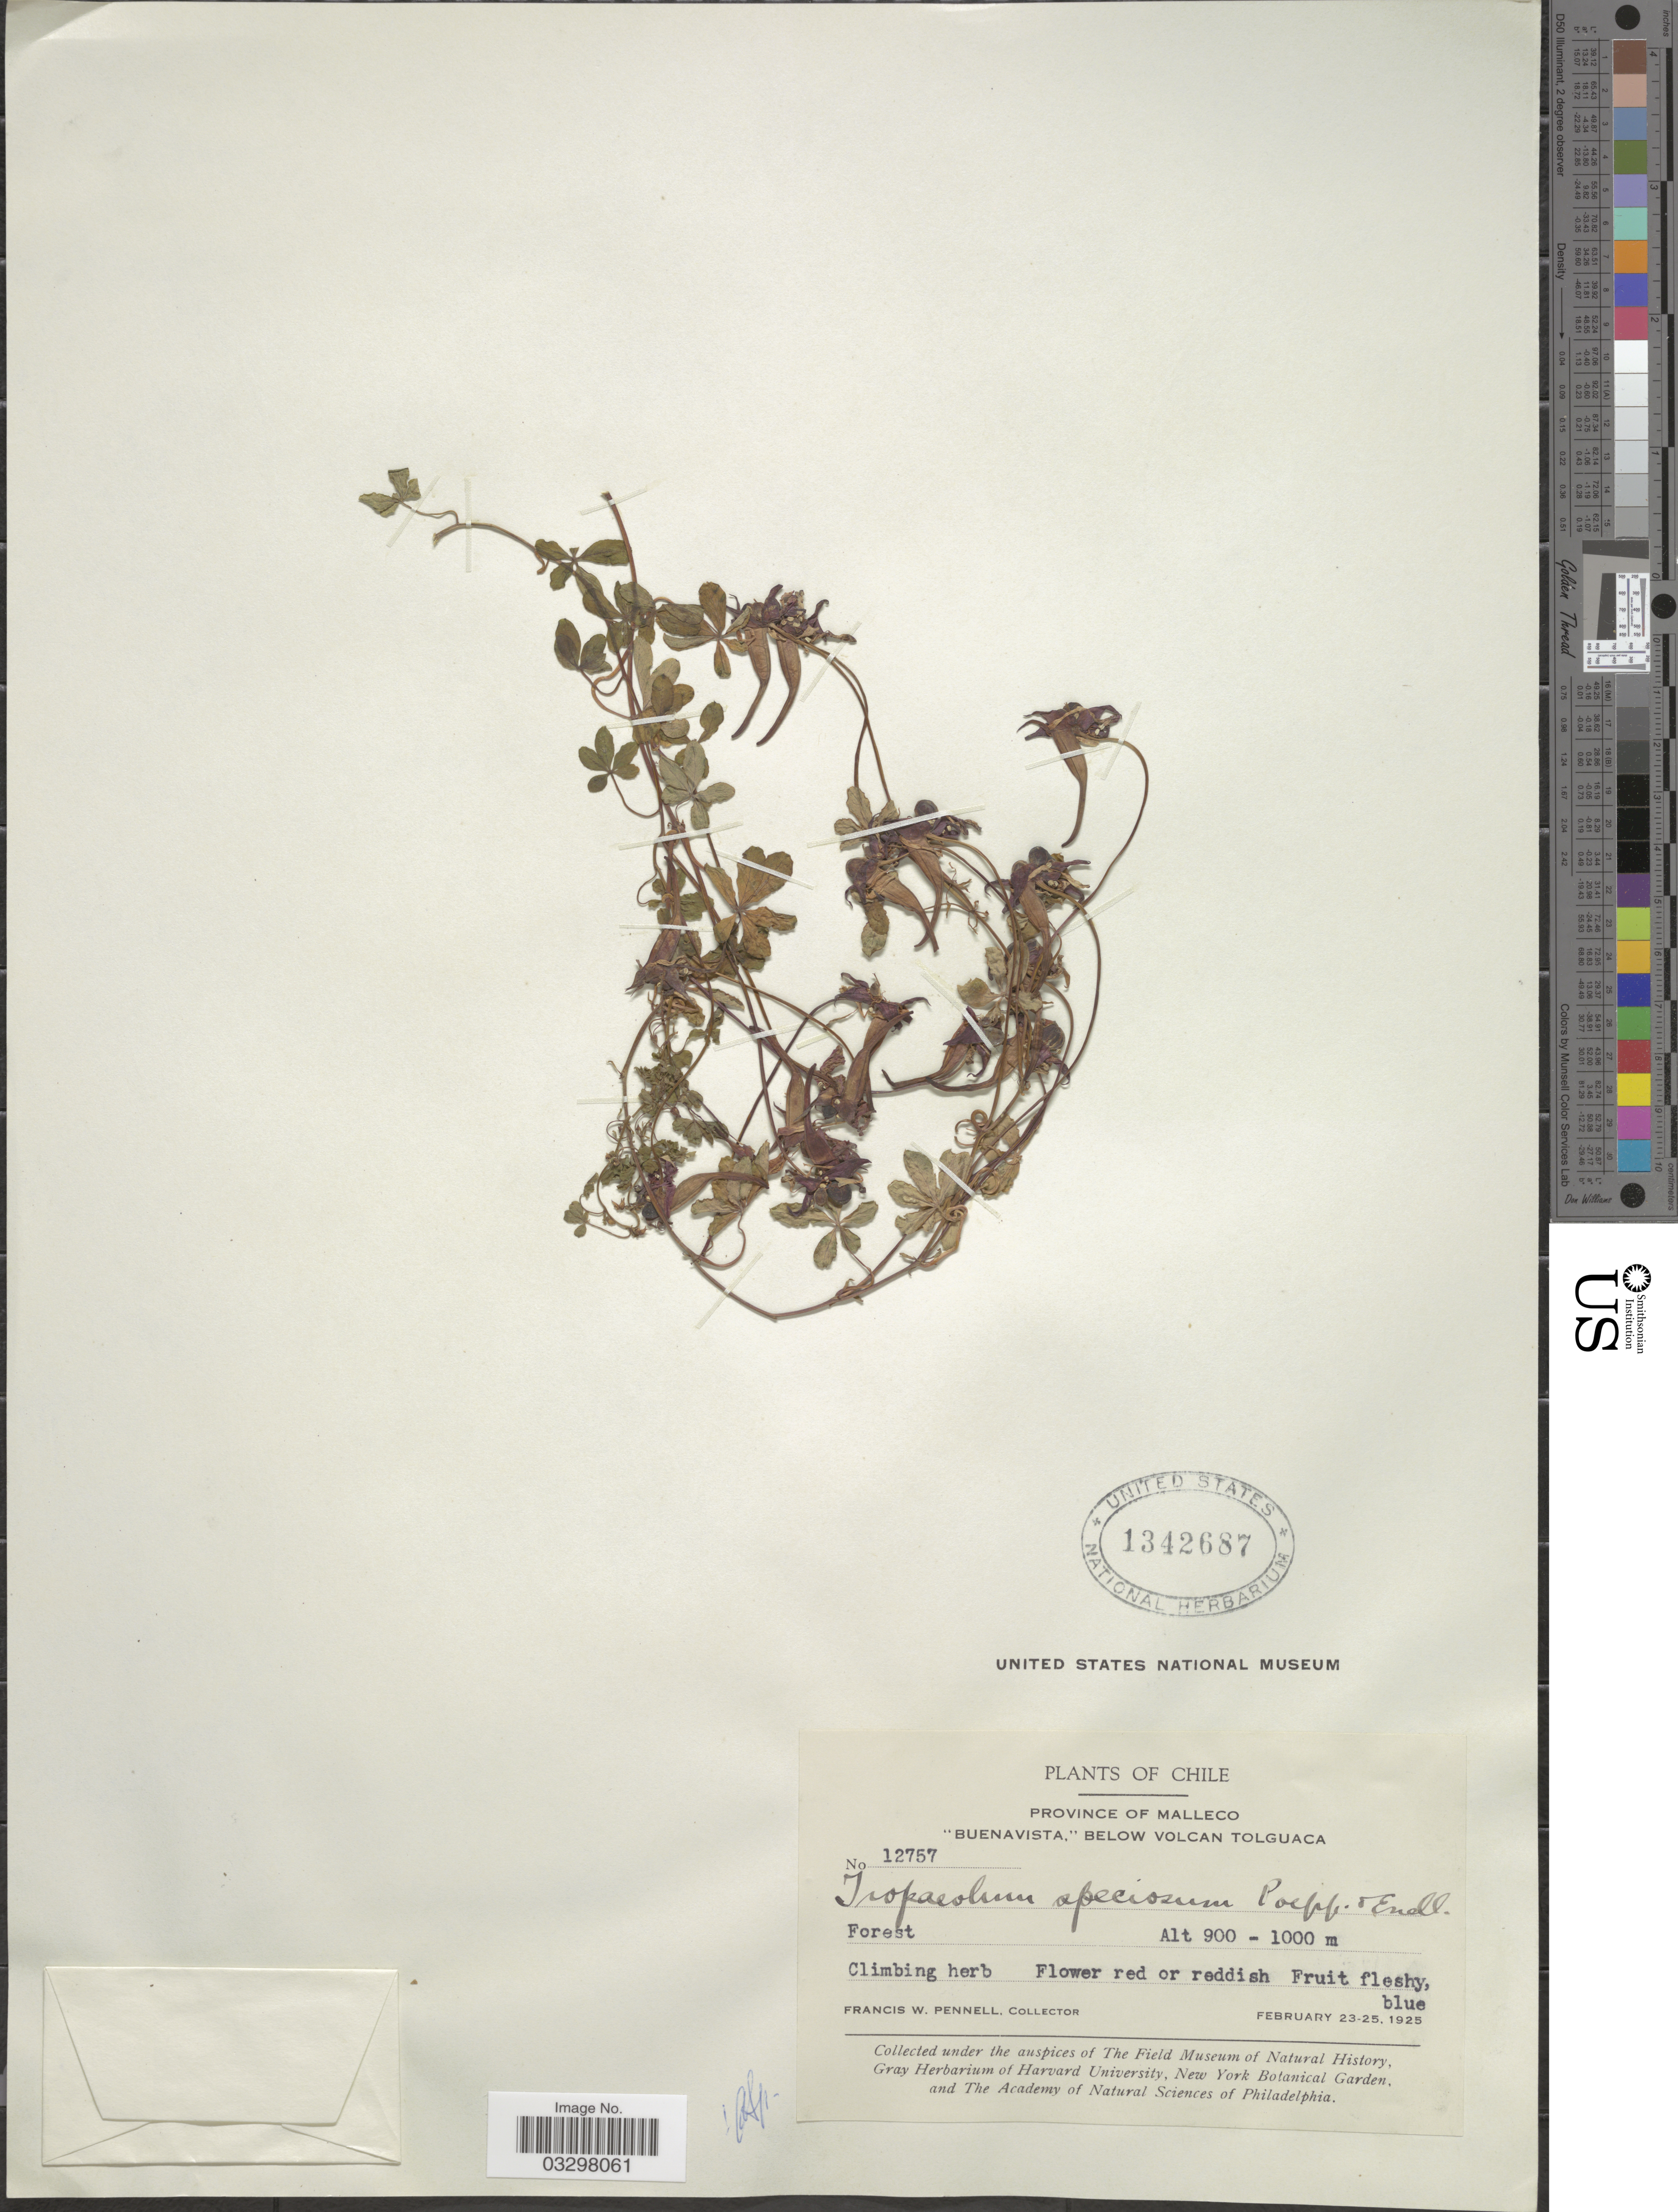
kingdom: Plantae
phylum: Tracheophyta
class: Magnoliopsida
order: Brassicales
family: Tropaeolaceae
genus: Tropaeolum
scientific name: Tropaeolum speciosum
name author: Poepp. & Endl.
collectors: F. W. Pennell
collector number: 12757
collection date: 1925-02-23/1925-02-25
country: Chile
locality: Province of Malleco, "Buenavista," below Volcan Tolguaca.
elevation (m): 900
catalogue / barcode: US 1342687